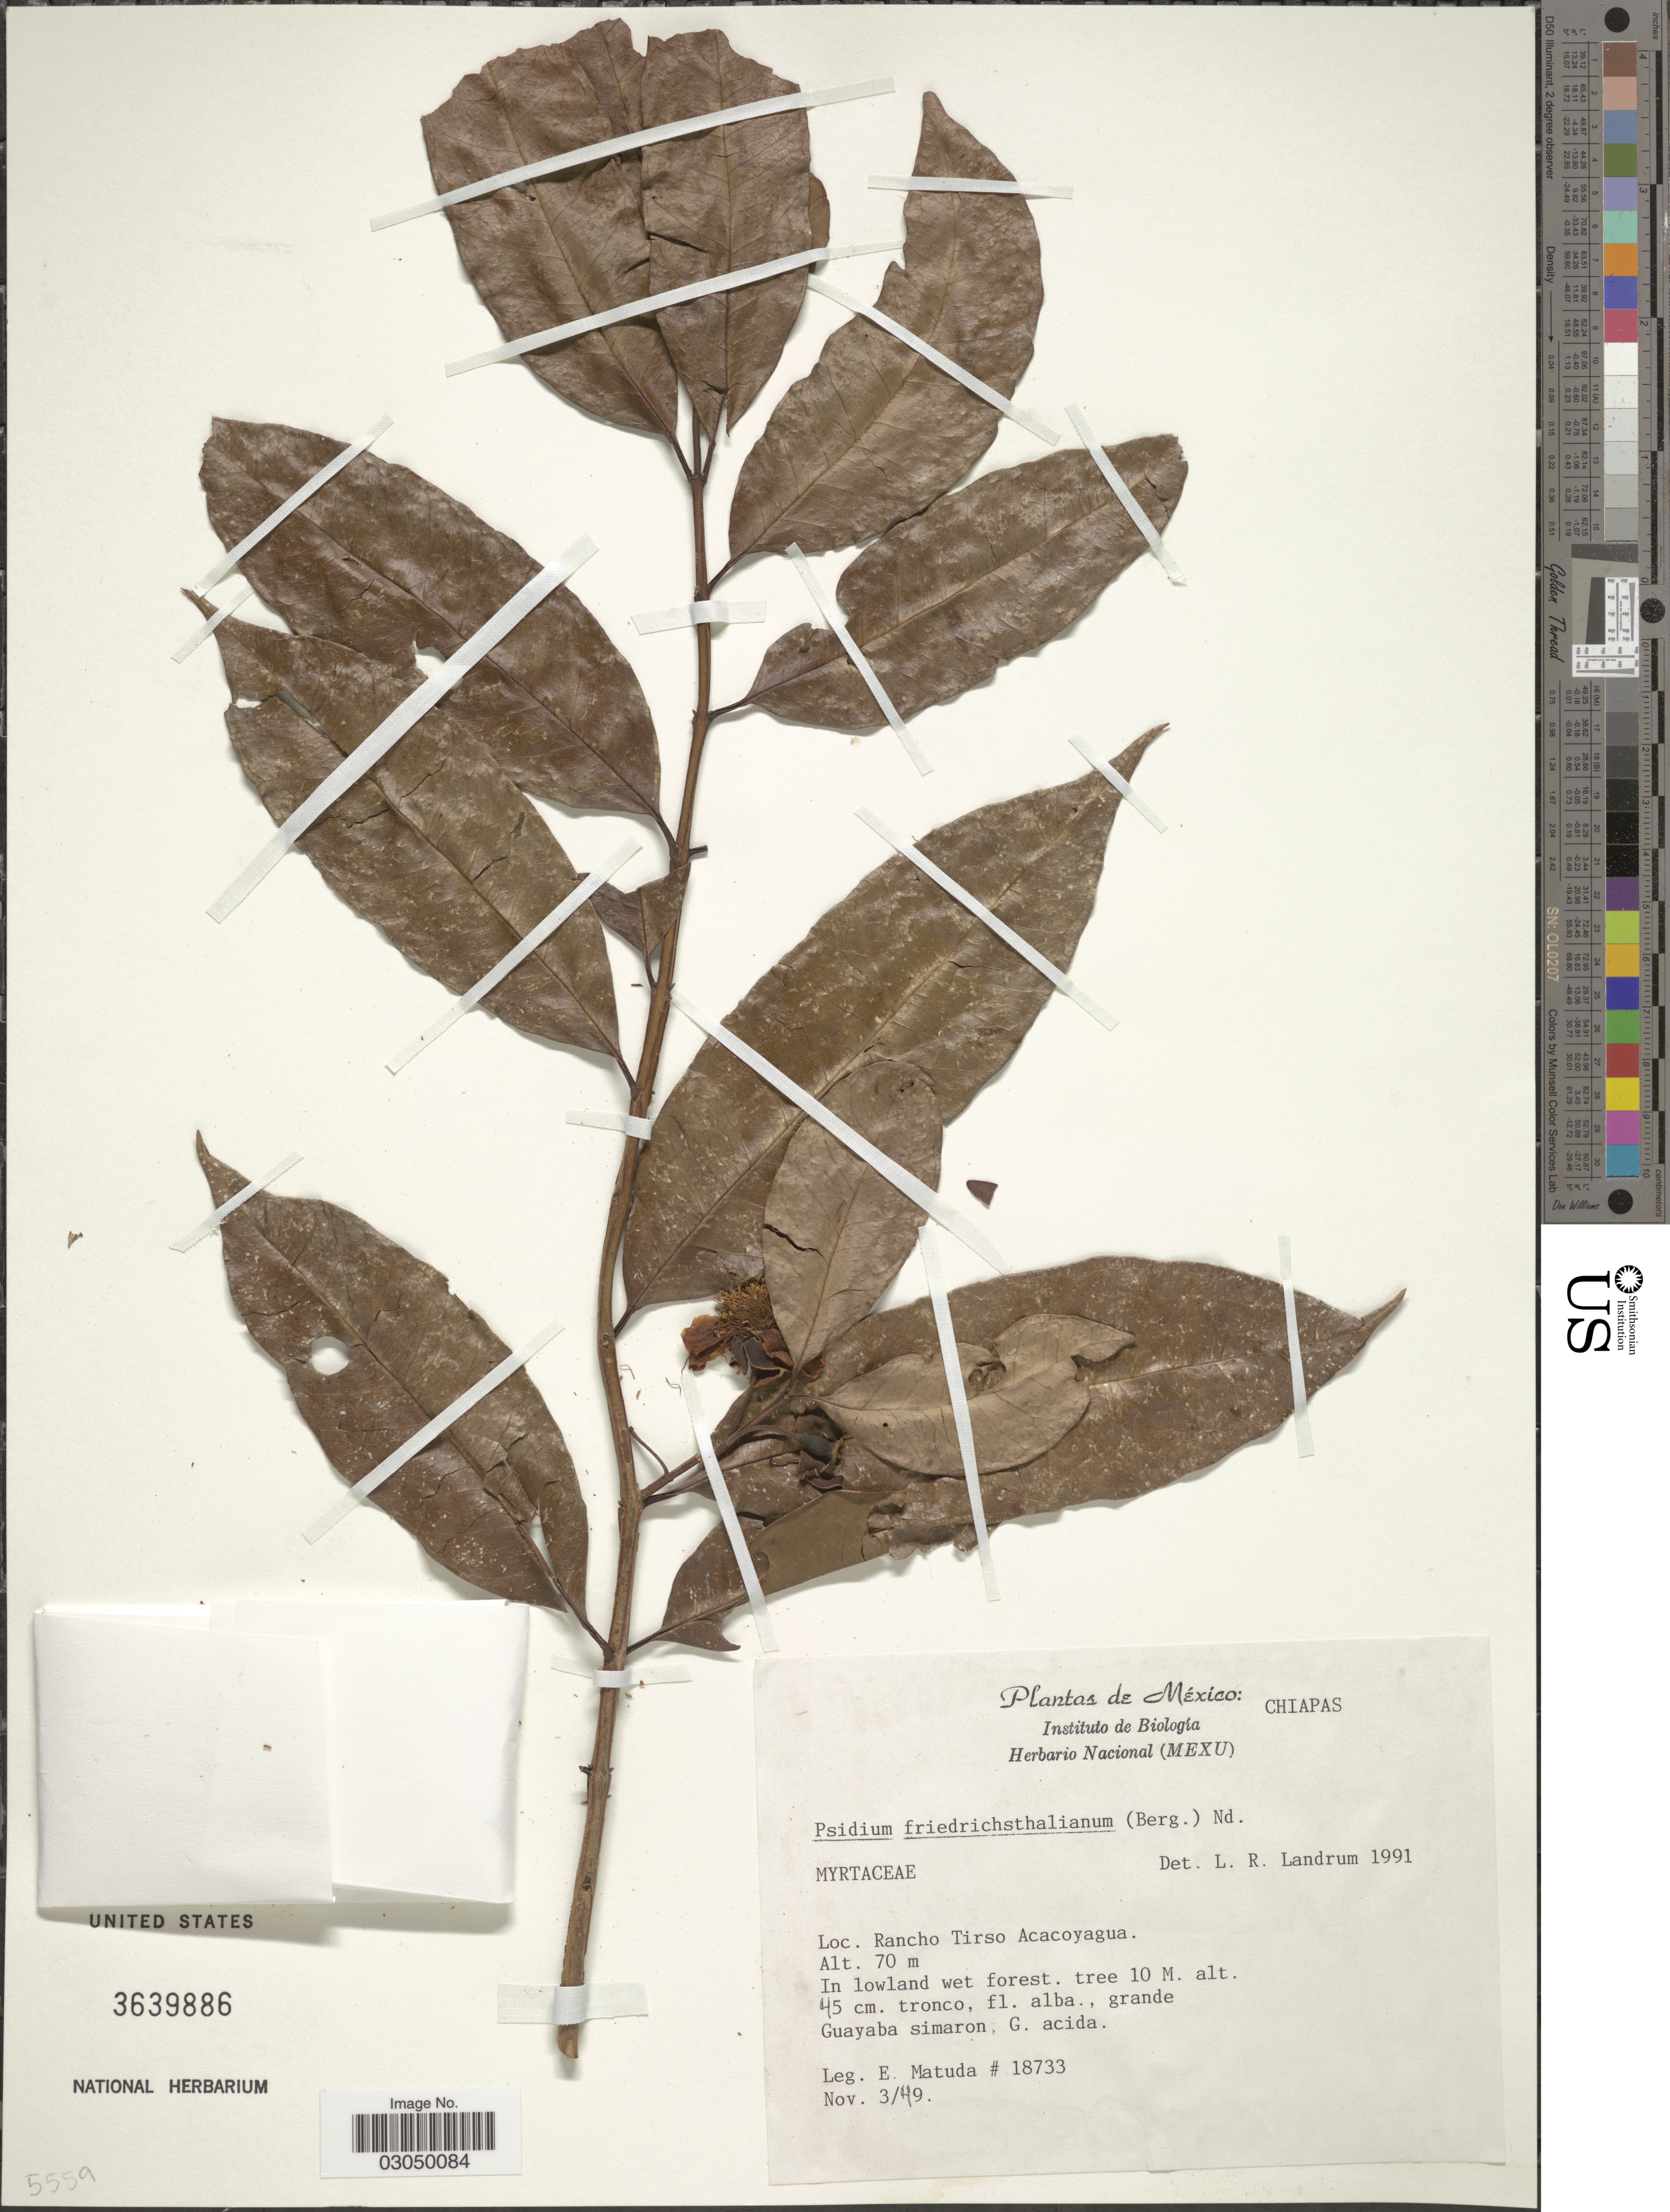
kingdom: Plantae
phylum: Tracheophyta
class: Magnoliopsida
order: Myrtales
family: Myrtaceae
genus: Psidium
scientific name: Psidium friedrichsthalianum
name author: (O. Berg) Nied.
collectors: E. Matuda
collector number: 18733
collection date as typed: Transcribed d/m/y: /3/49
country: Mexico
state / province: Chiapas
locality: Rancho Tirso Acacoyagua.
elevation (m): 70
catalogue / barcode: US 3639886